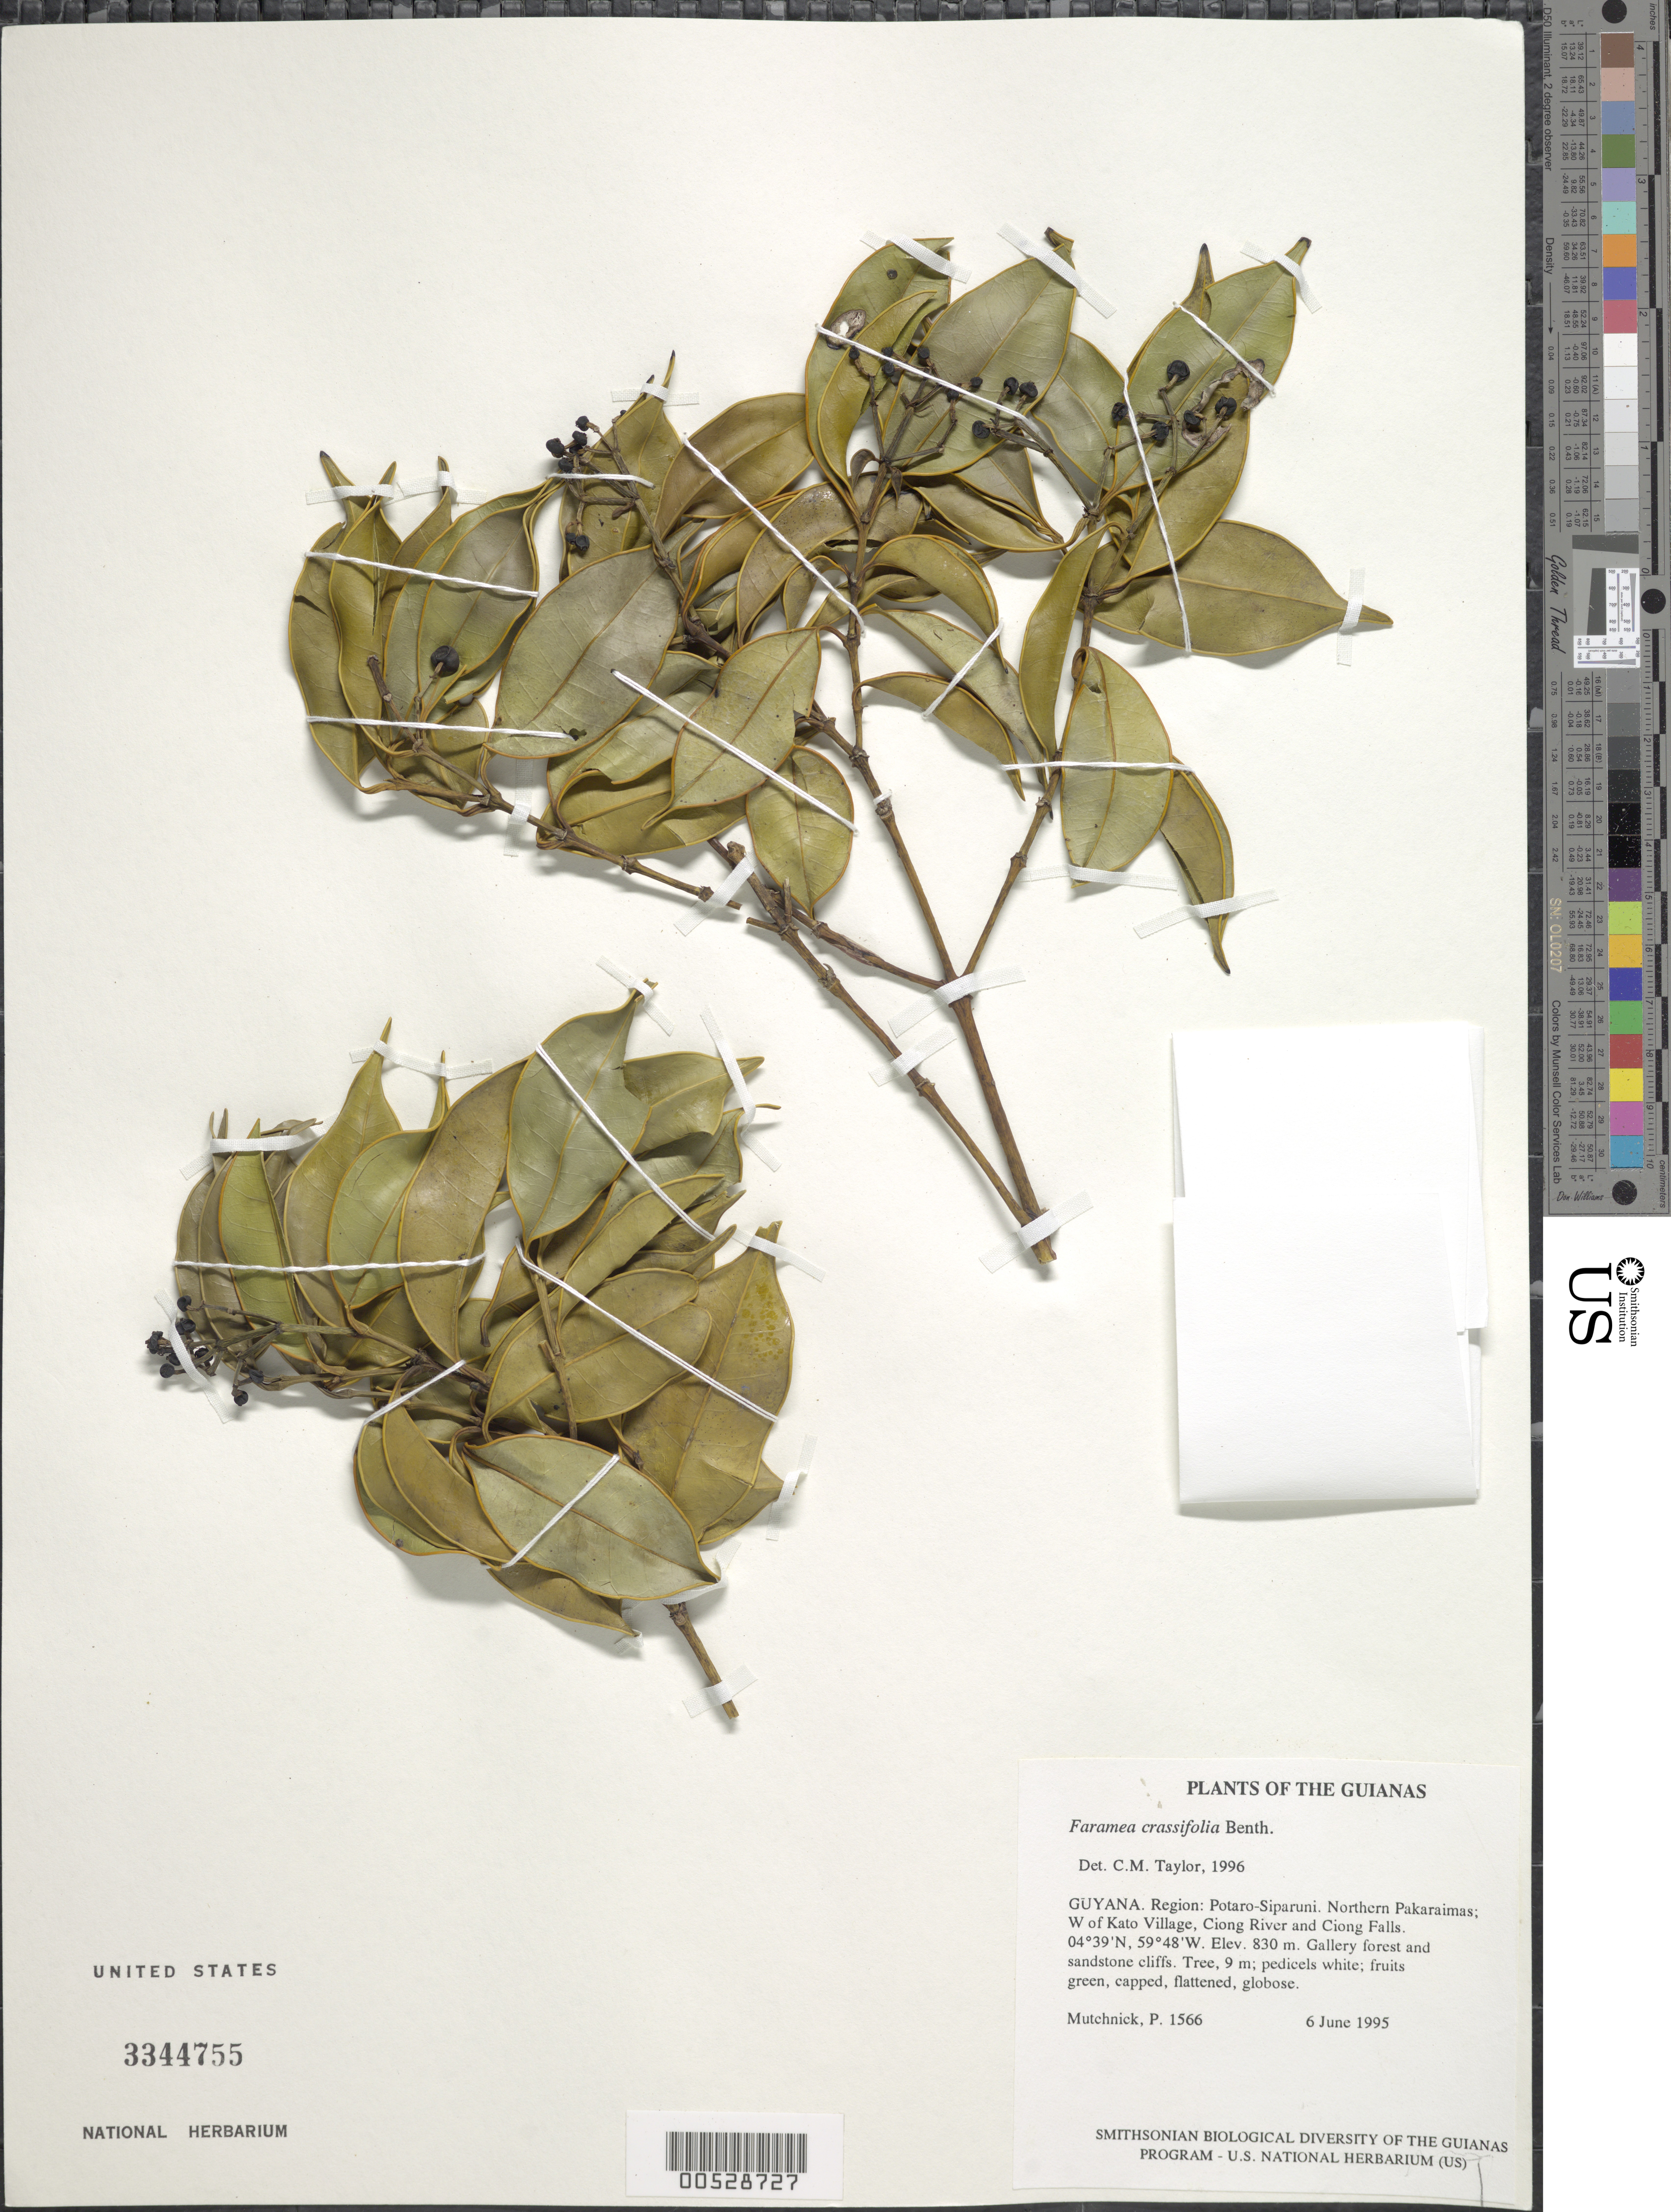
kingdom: Plantae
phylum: Tracheophyta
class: Magnoliopsida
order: Gentianales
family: Rubiaceae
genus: Faramea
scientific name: Faramea crassifolia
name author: Benth.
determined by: Taylor, Charlotte M.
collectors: P. Mutchnick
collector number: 1566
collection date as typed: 6 June 1995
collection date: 1995-06-06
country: Guyana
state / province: Potaro-Siparuni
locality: Northern Pakaraimas; W of Kato Village, Ciong River and Ciong Falls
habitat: Gallery forest and sandstone cliffs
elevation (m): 830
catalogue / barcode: US 3344755